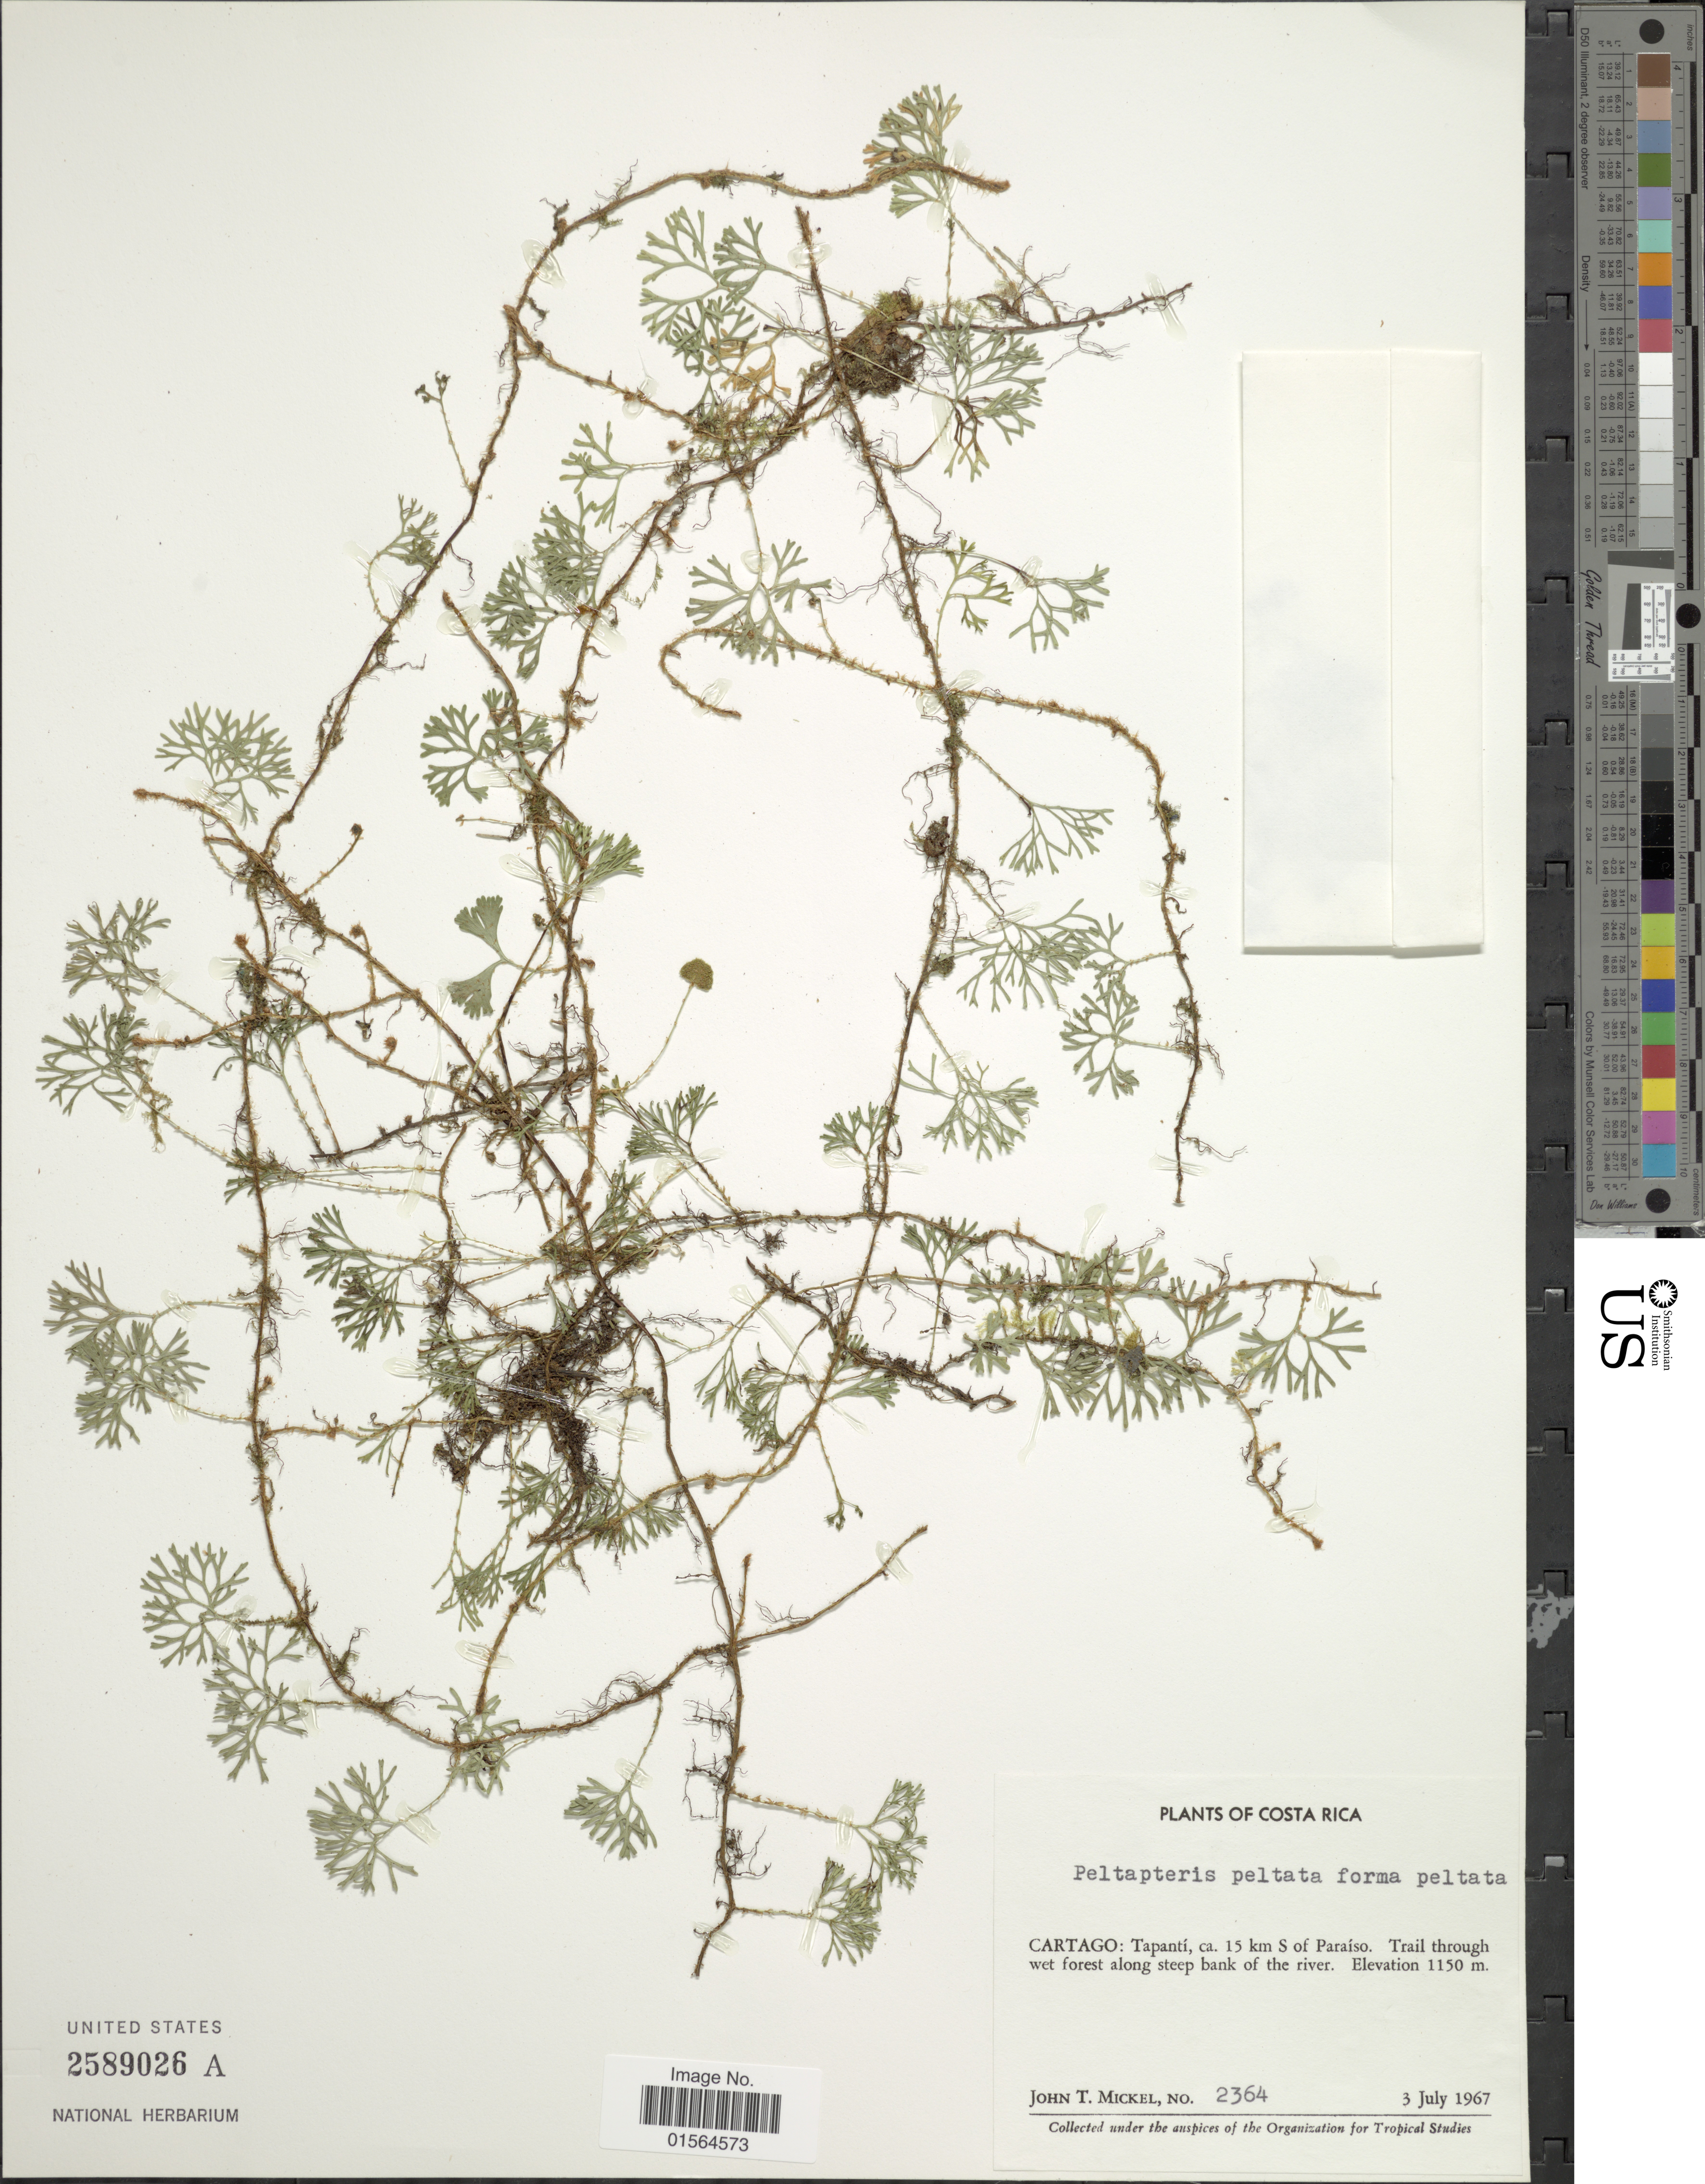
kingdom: Plantae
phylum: Tracheophyta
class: Polypodiopsida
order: Polypodiales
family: Dryopteridaceae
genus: Elaphoglossum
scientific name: Elaphoglossum peltatum f. foeniculaceum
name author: (Hook. & Grev.) Mickel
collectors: J. T. Mickel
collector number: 2364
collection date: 1967-07-03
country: Costa Rica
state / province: Cartago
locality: Tapanti, ca. 15 km S of Paraiso. Trail through wet forest along steep bank of the river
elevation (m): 1150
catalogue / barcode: US 2589026A